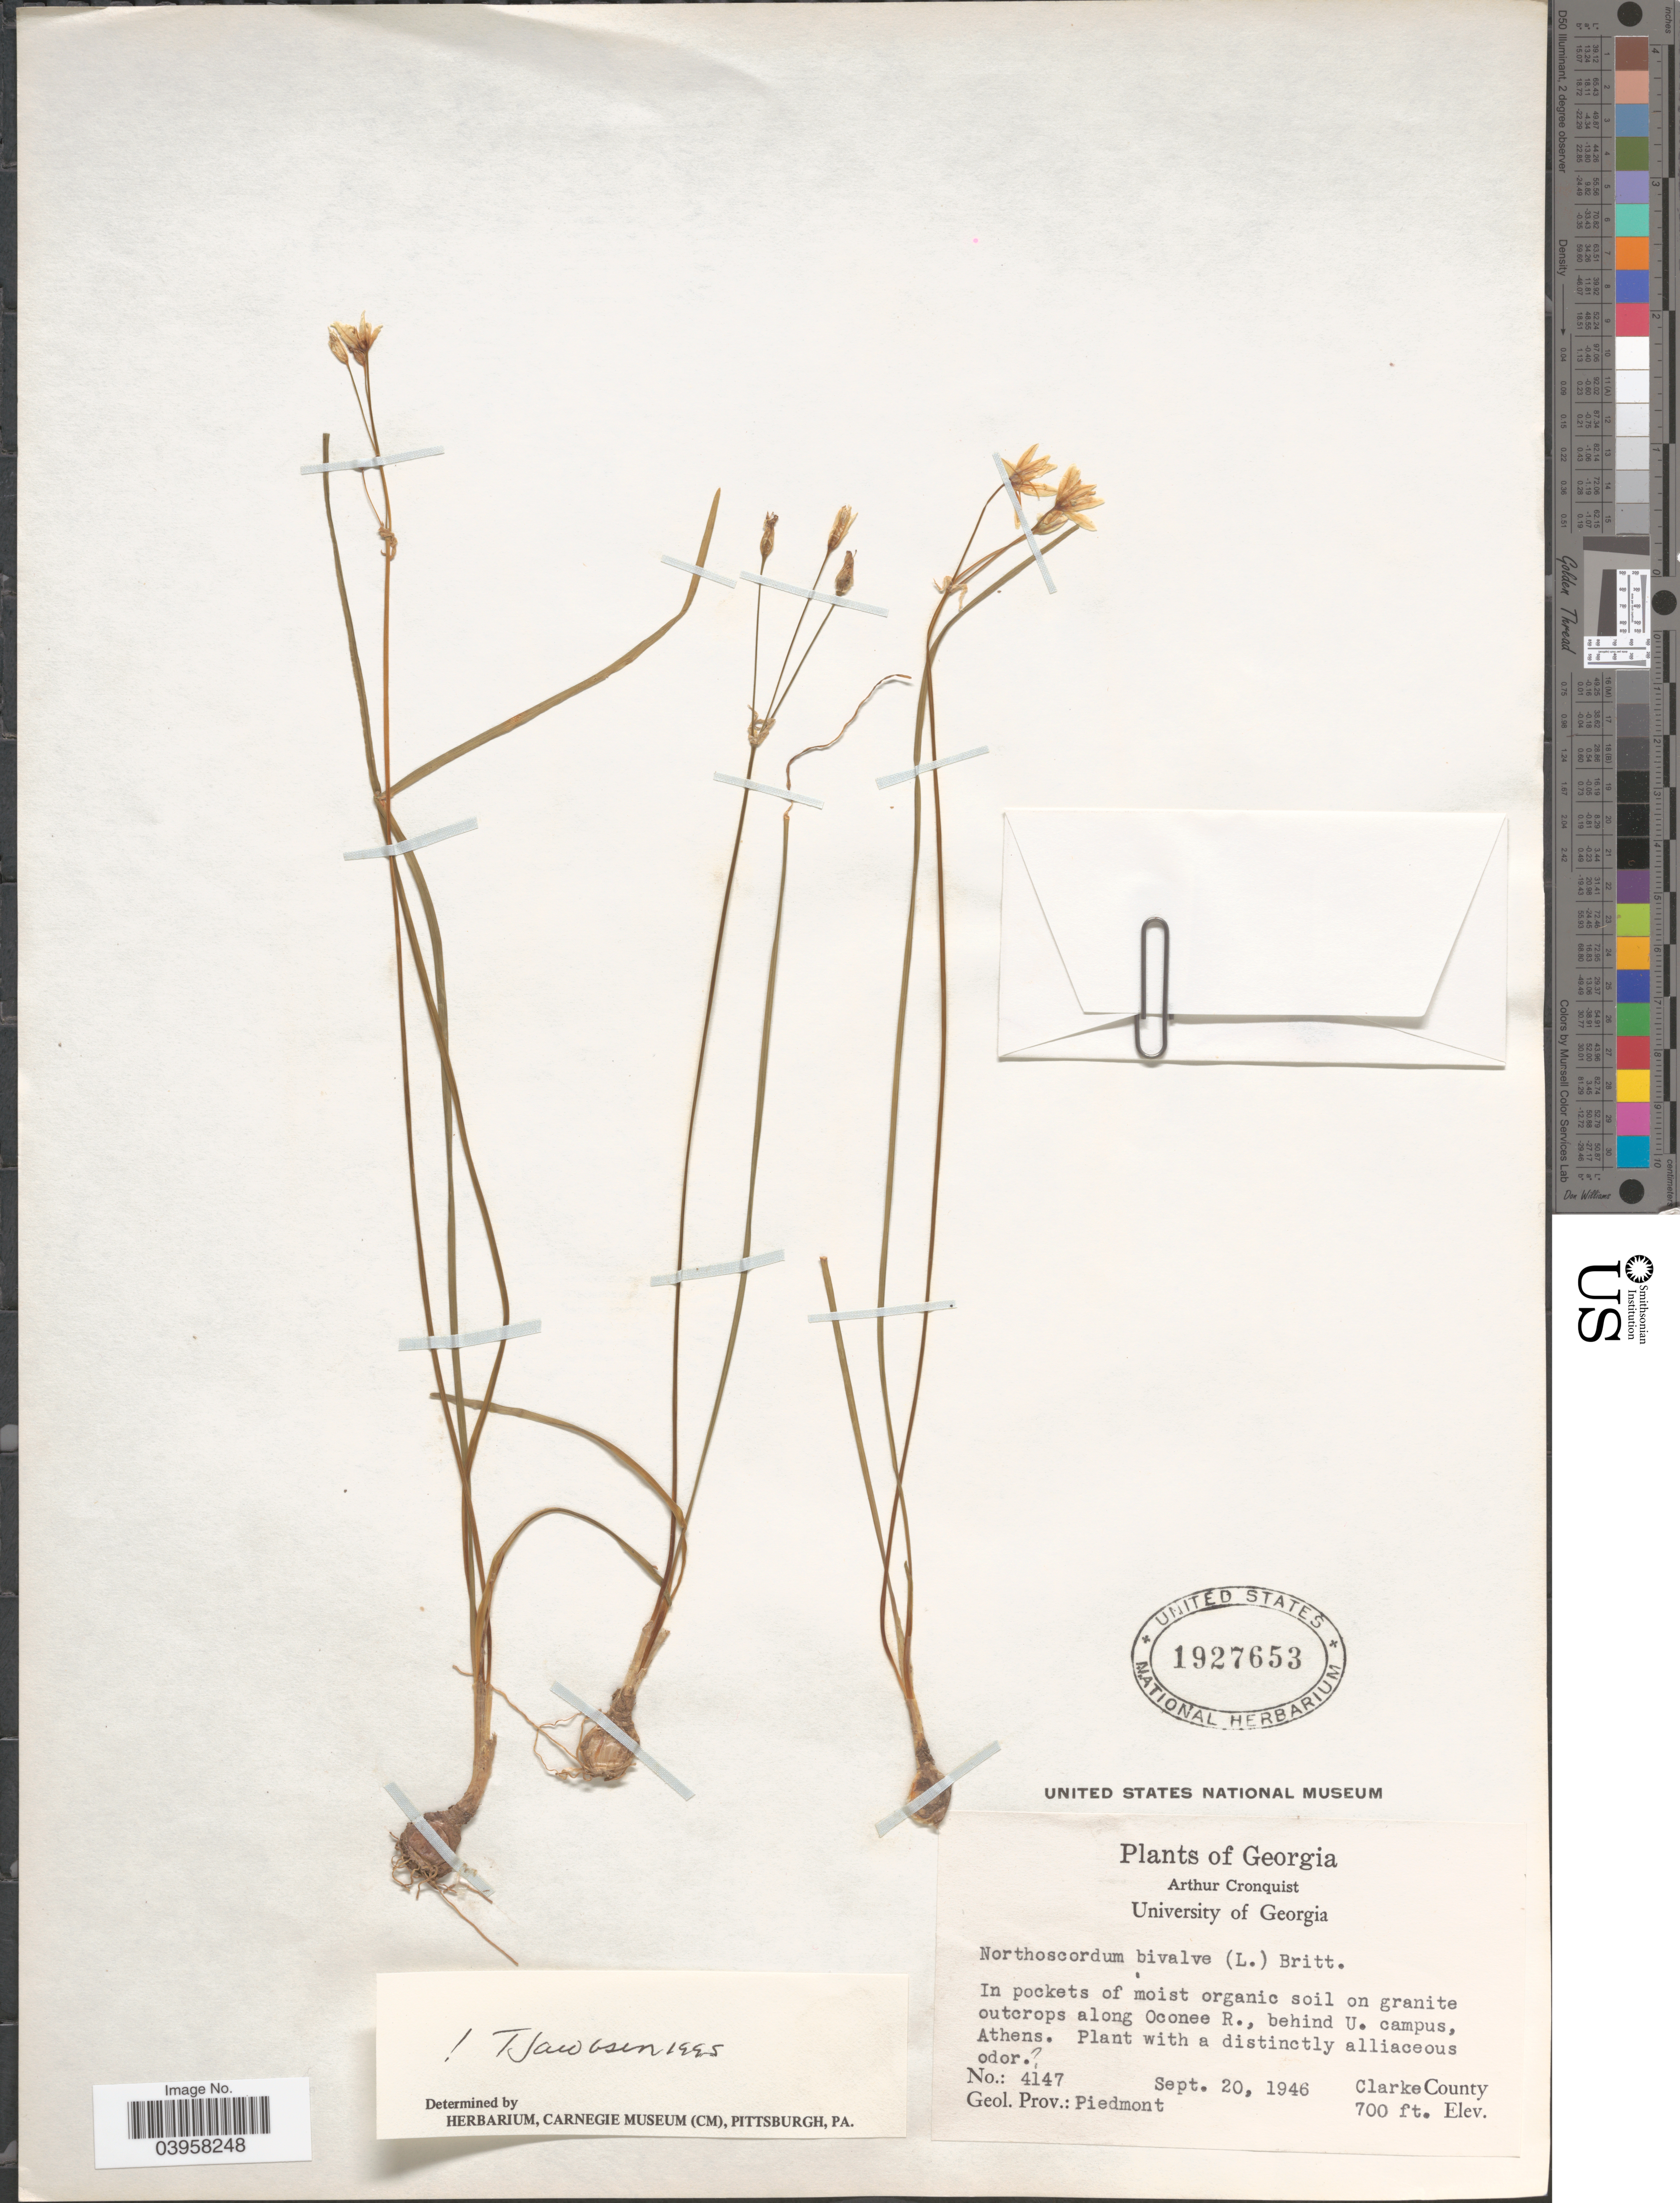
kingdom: Plantae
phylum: Tracheophyta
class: Liliopsida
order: Asparagales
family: Amaryllidaceae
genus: Nothoscordum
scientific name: Nothoscordum bivalve var. bivalve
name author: (L.) Britton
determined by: Strong, Mark T., (BOT), Smithsonian Institution - National Museum of Natural History (UNITED STATES)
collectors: A. J. Cronquist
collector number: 4147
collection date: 1946-09-20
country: United States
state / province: Georgia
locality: In pockets of moist organic soil on granite outcrops along Oconee R., behind U. campus, Athens. Clarke County. Geol. Prov.: Piedmont.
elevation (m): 213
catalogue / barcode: US 1927653